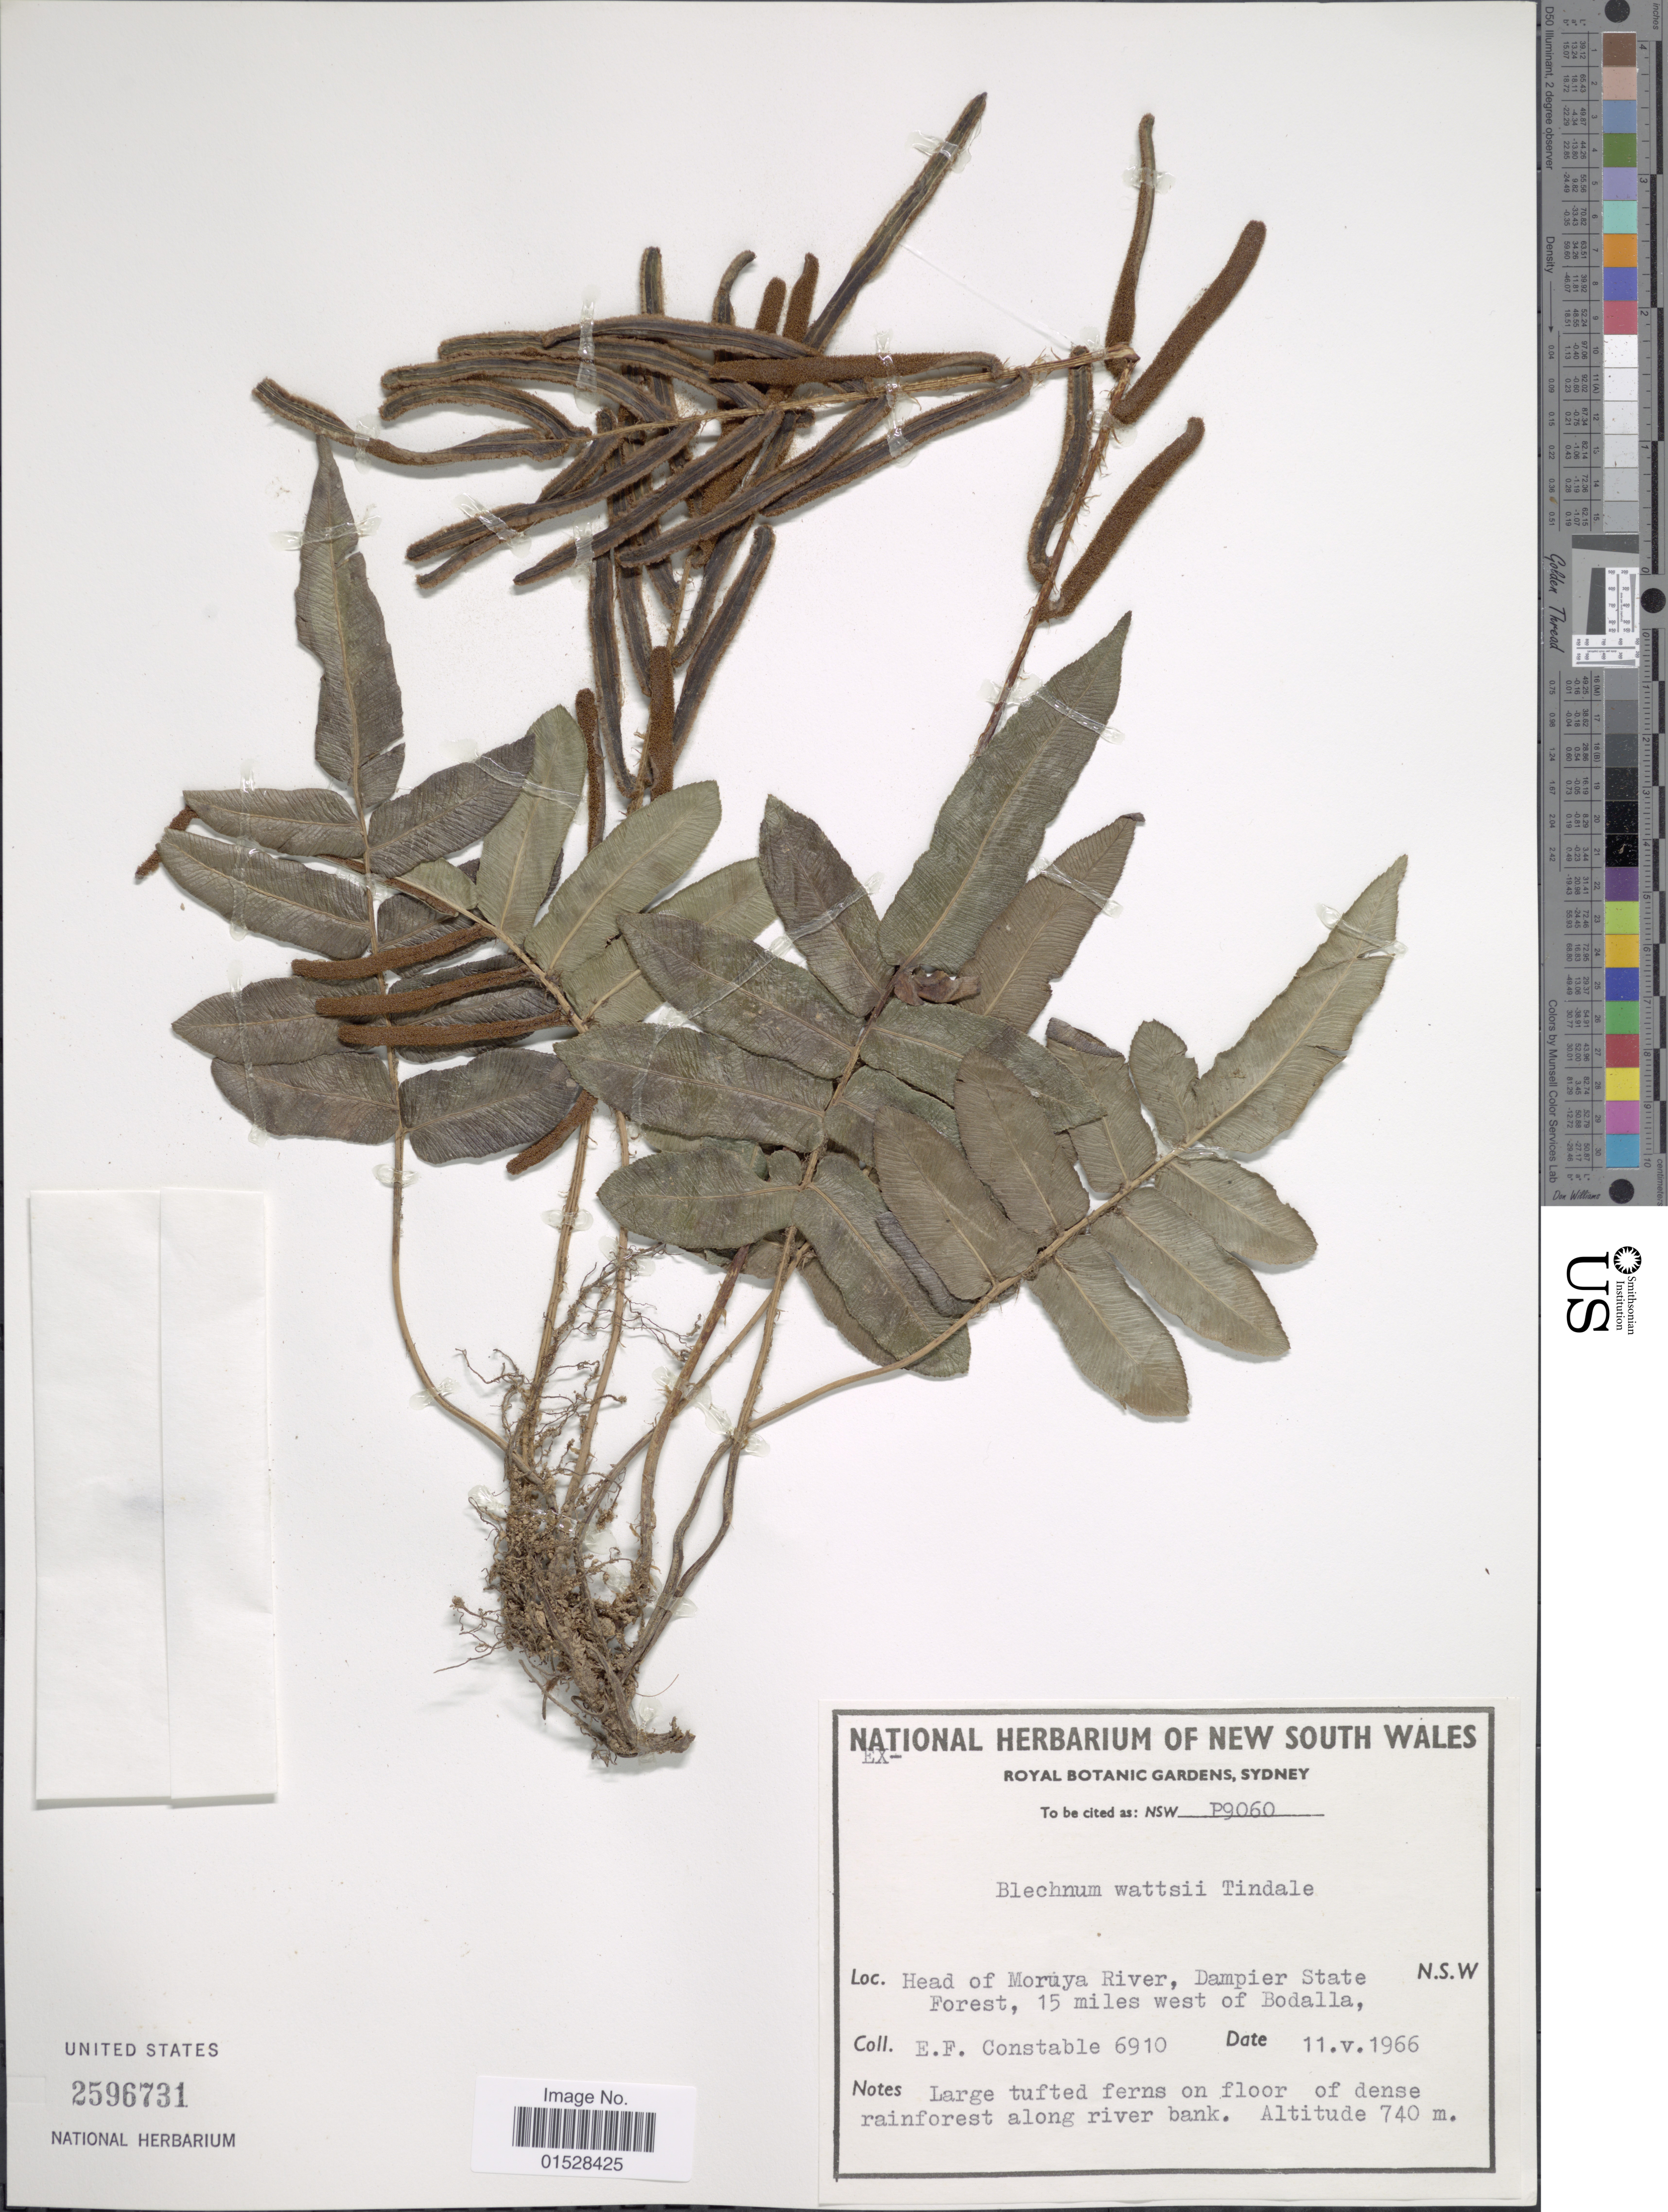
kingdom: Plantae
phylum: Tracheophyta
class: Polypodiopsida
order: Polypodiales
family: Blechnaceae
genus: Blechnum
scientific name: Blechnum wattsii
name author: Tindale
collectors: E. F. Constable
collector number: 6910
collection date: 1966-05-11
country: Australia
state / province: New South Wales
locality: Head of Moruya River, Dampier State Forest, 15 miles west of Bodalia.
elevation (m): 740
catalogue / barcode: US 2596731